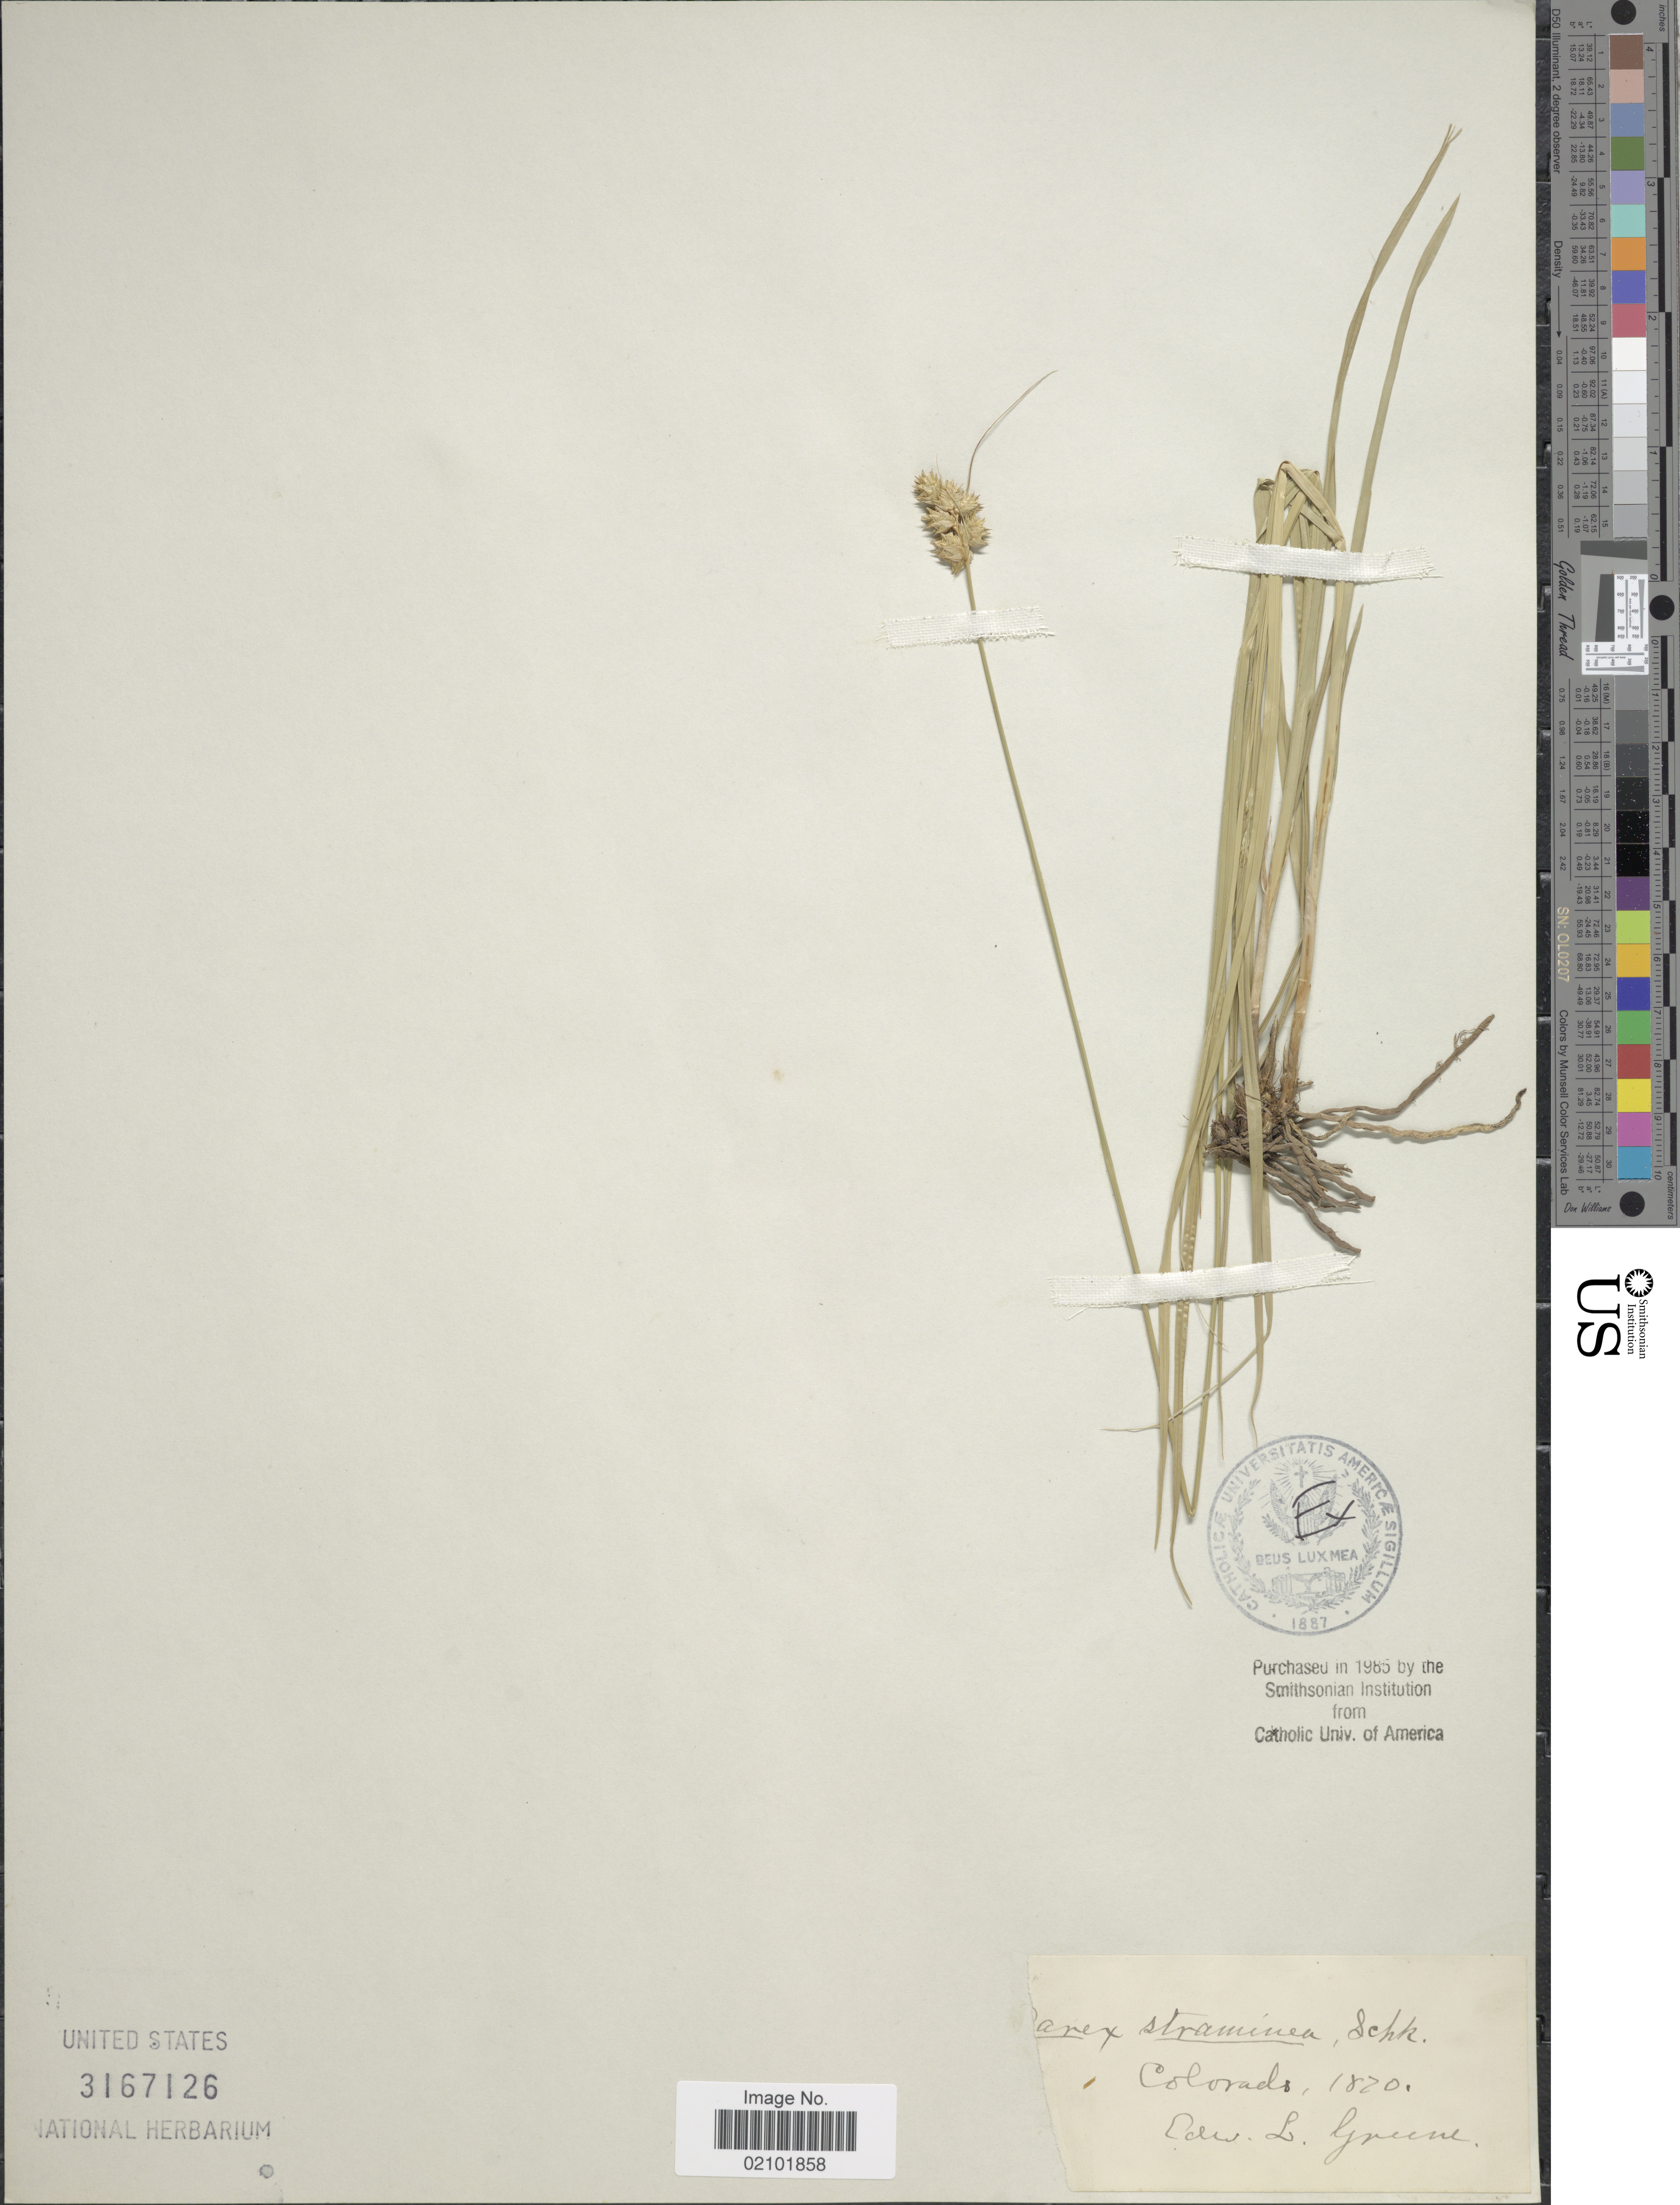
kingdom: Plantae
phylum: Tracheophyta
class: Liliopsida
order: Poales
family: Cyperaceae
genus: Carex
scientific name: Carex albolutescens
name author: Schwein.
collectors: E. L. Greene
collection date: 1870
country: United States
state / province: Colorado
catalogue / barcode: US 3167126